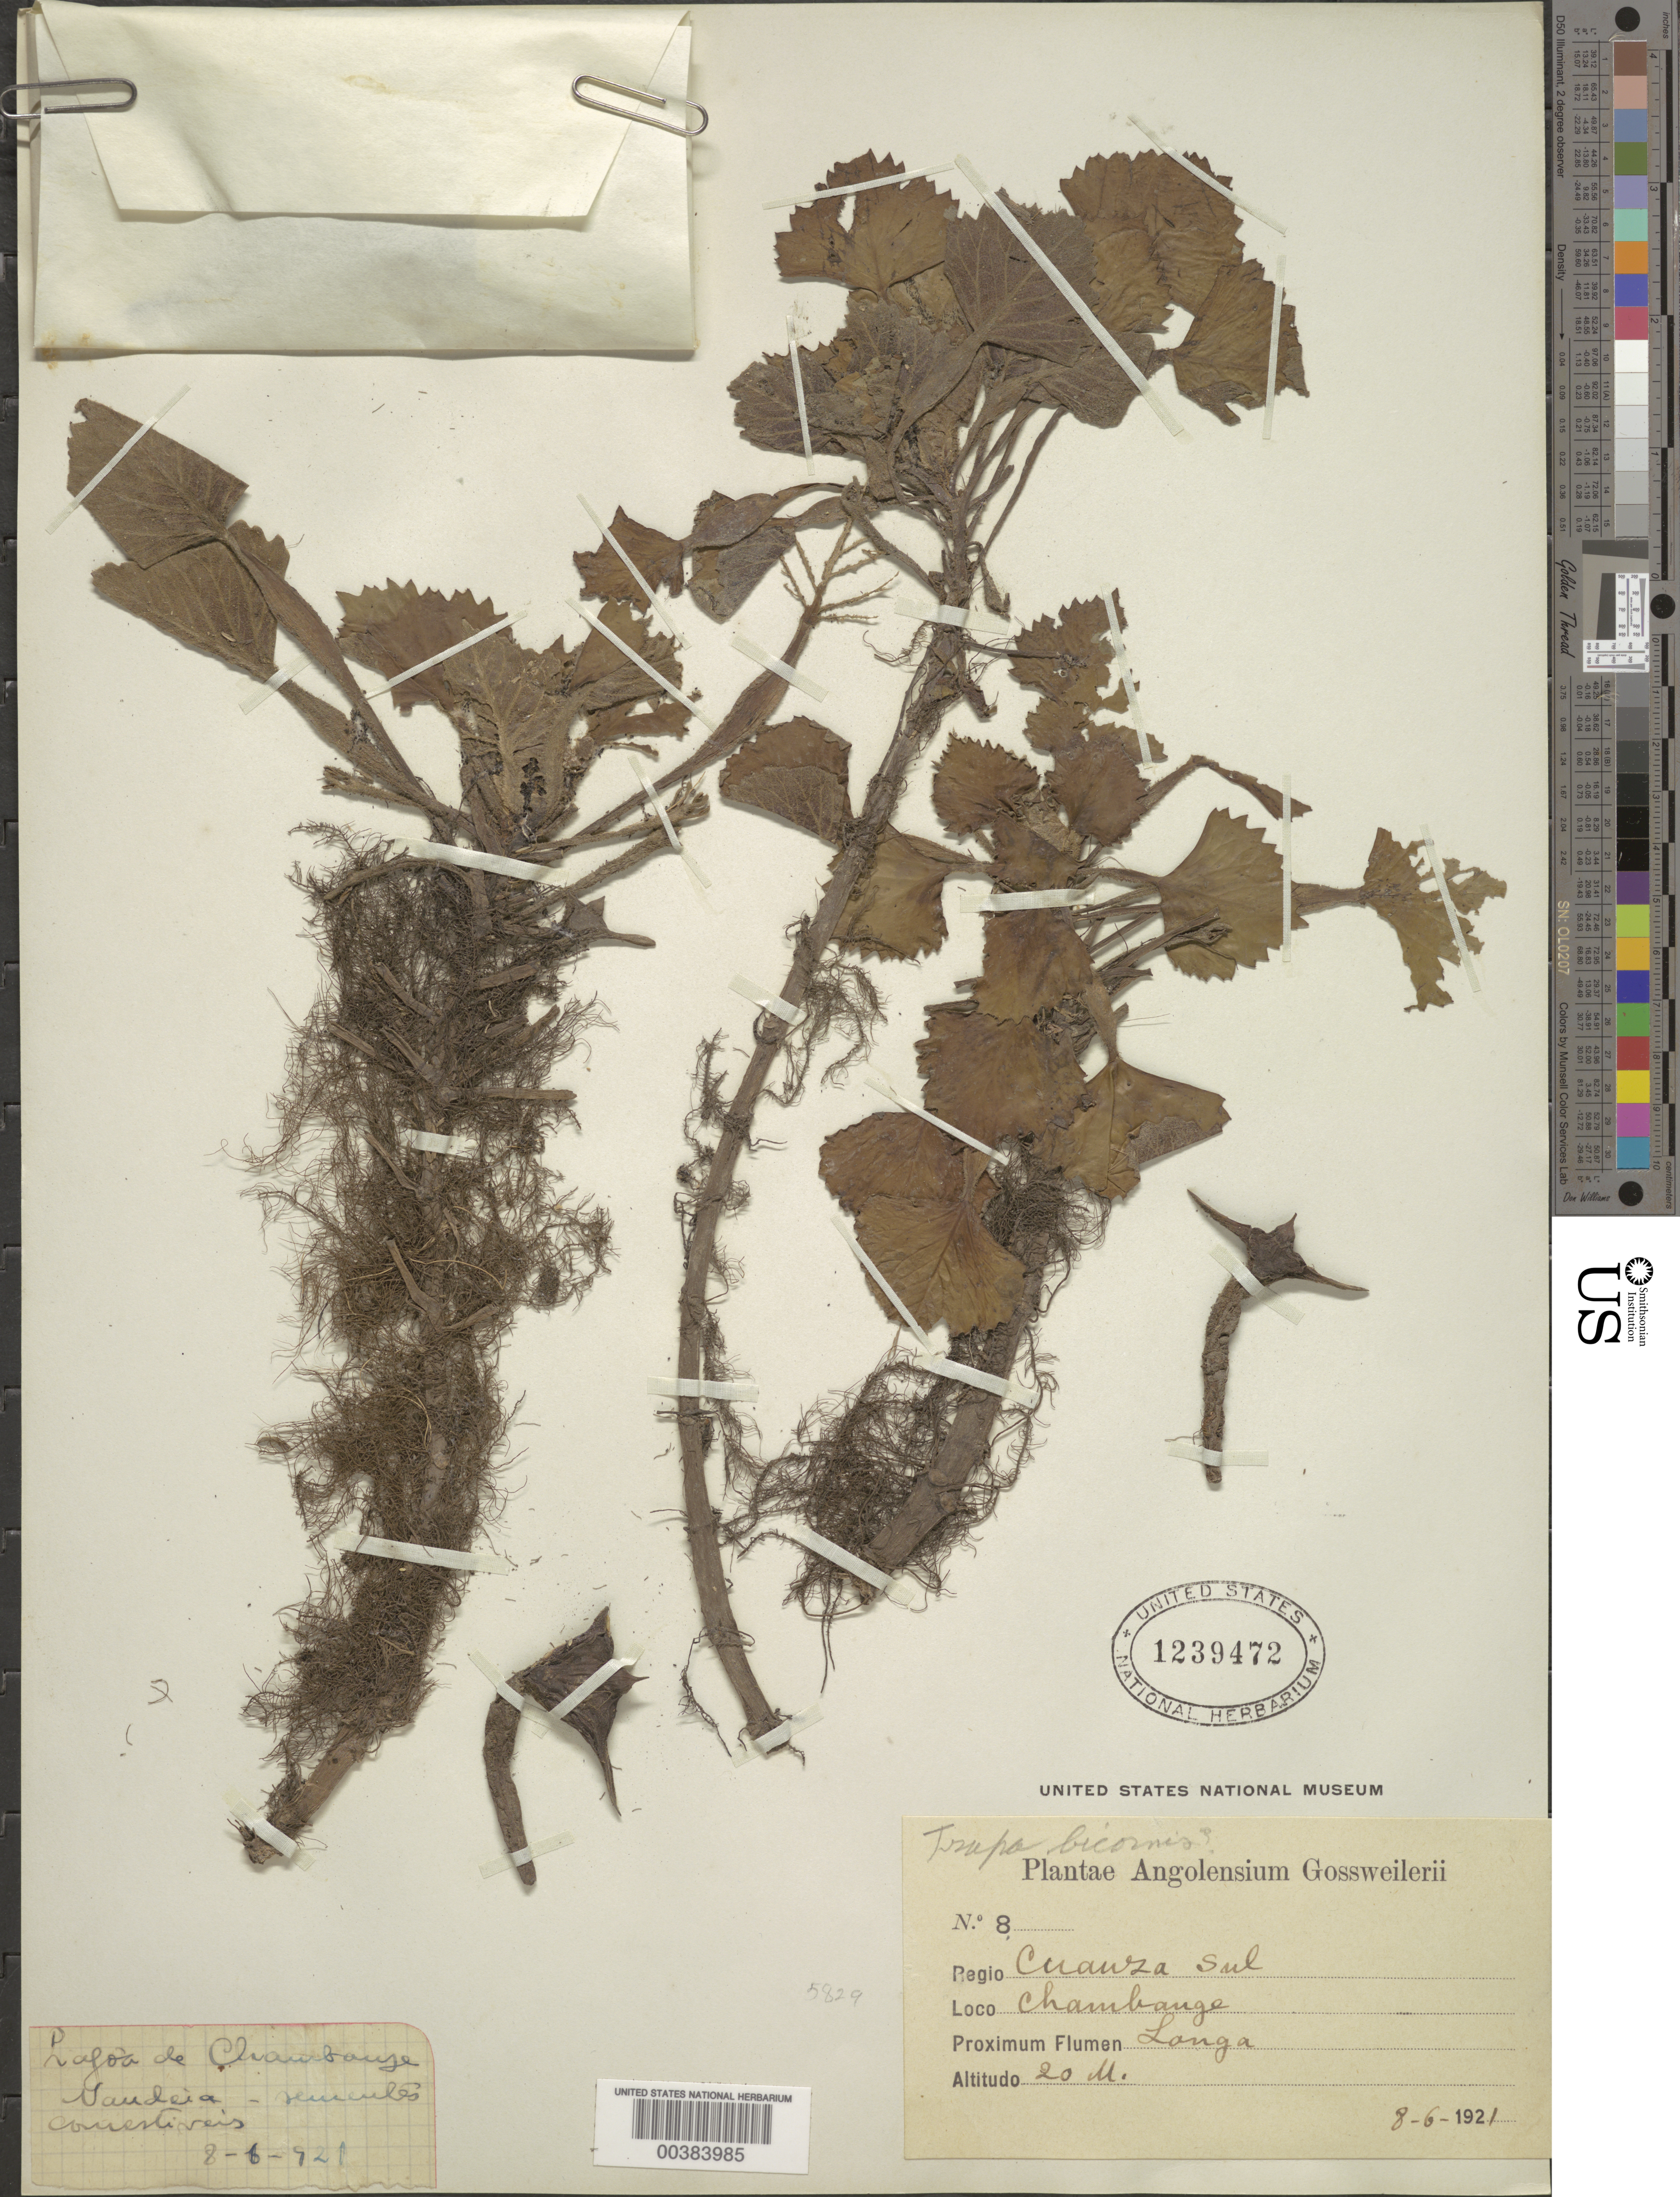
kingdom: Plantae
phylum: Tracheophyta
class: Magnoliopsida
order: Myrtales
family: Lythraceae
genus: Trapa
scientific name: Trapa bicornis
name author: L. f.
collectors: J. Gossweiler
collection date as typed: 08 Jun 1921 or 06 Aug 1921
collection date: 1921-06-08 or 1921-08-06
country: Angola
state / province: Cuanza Sul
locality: Chambange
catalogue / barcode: US 1239472